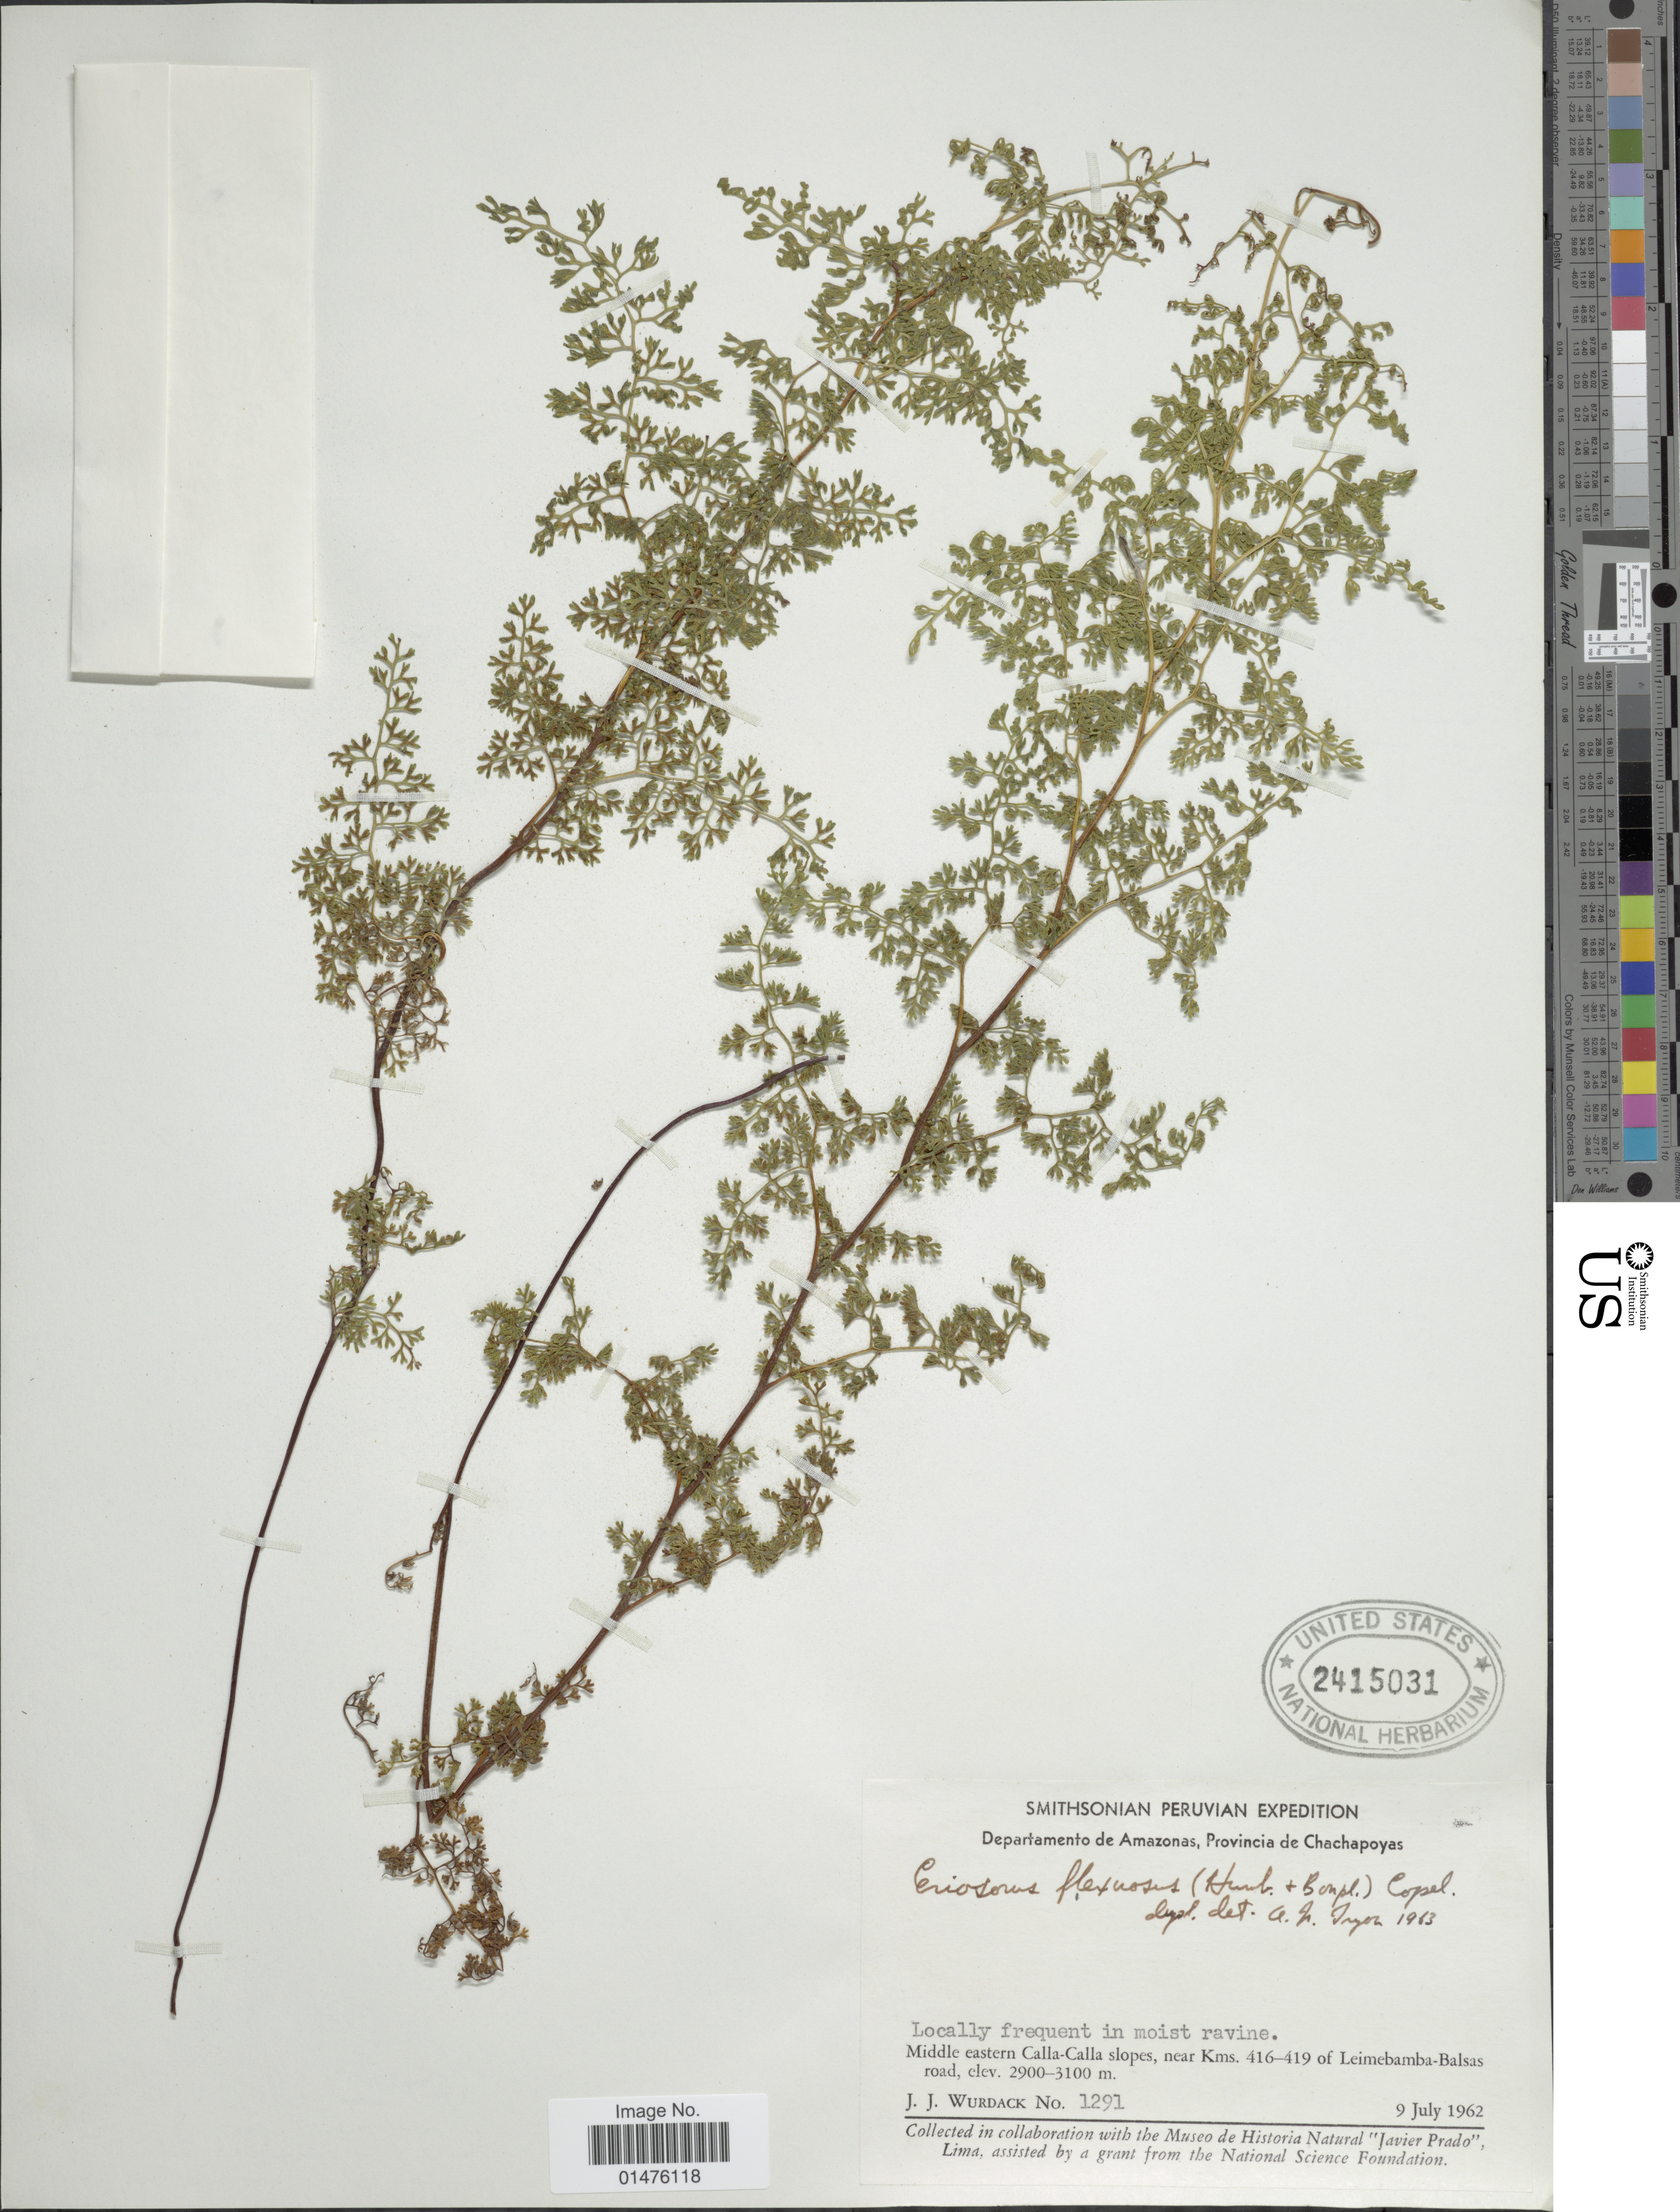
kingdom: Plantae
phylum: Tracheophyta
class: Polypodiopsida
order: Polypodiales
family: Pteridaceae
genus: Jamesonia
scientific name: Jamesonia flexuosa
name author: (Humb. & Bonpl.) Christenh.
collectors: J. J. Wurdack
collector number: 1291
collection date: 1962-07-09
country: Peru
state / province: Amazonas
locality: Departamento de Amazonas, Provincia de Chachapoyas, Middle eastern Calla-Calla slopes, near Kms. 416-419 of Leiebama-Balsas road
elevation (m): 2900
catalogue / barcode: US 2415031